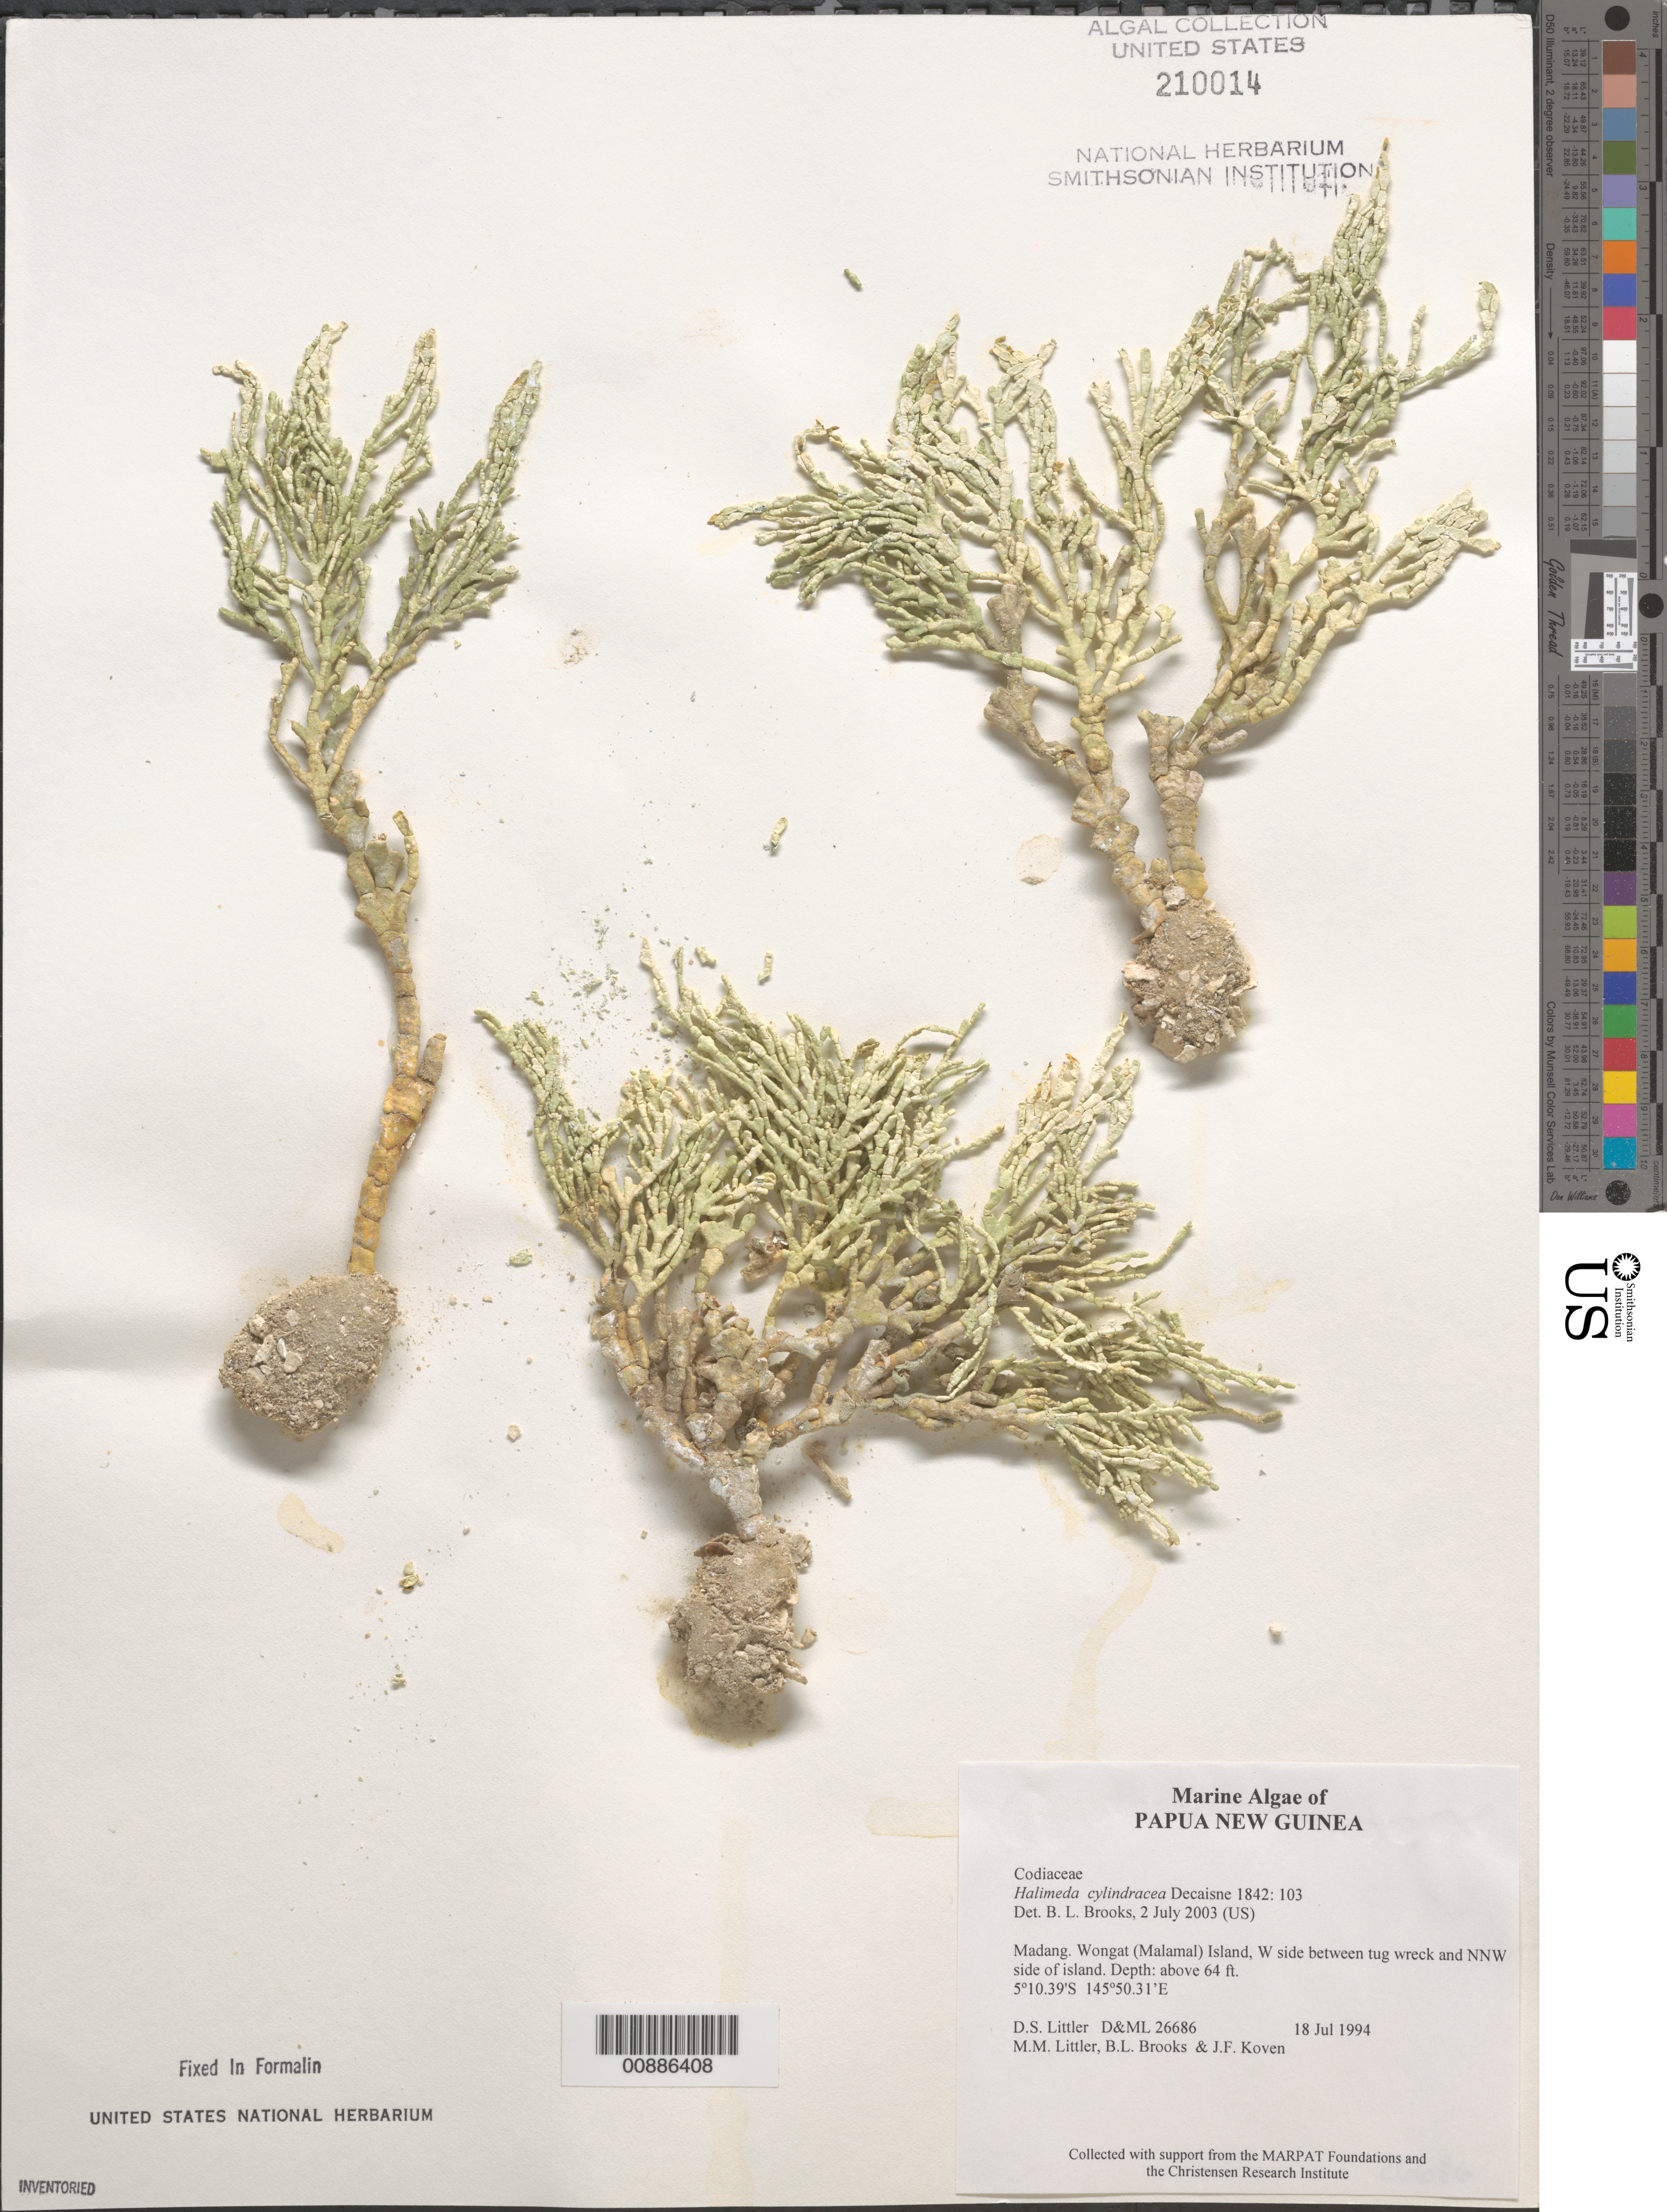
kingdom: Plantae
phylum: Chlorophyta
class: Ulvophyceae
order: Bryopsidales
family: Halimedaceae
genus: Halimeda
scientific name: Halimeda cylindracea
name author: Decne.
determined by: Brooks, B. L., (BOT), Smithsonian Institution - National Museum of Natural History (UNITED STATES)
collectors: D. S. Littler, M. M. Littler, B. Brooks & J. Koven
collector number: D&ML 26686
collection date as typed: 18 Jul 1994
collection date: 1994-07-18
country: Papua New Guinea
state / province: Madang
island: Wongat [Malamal]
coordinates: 5 10.39'S, 145 50.31'E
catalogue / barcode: US 210014